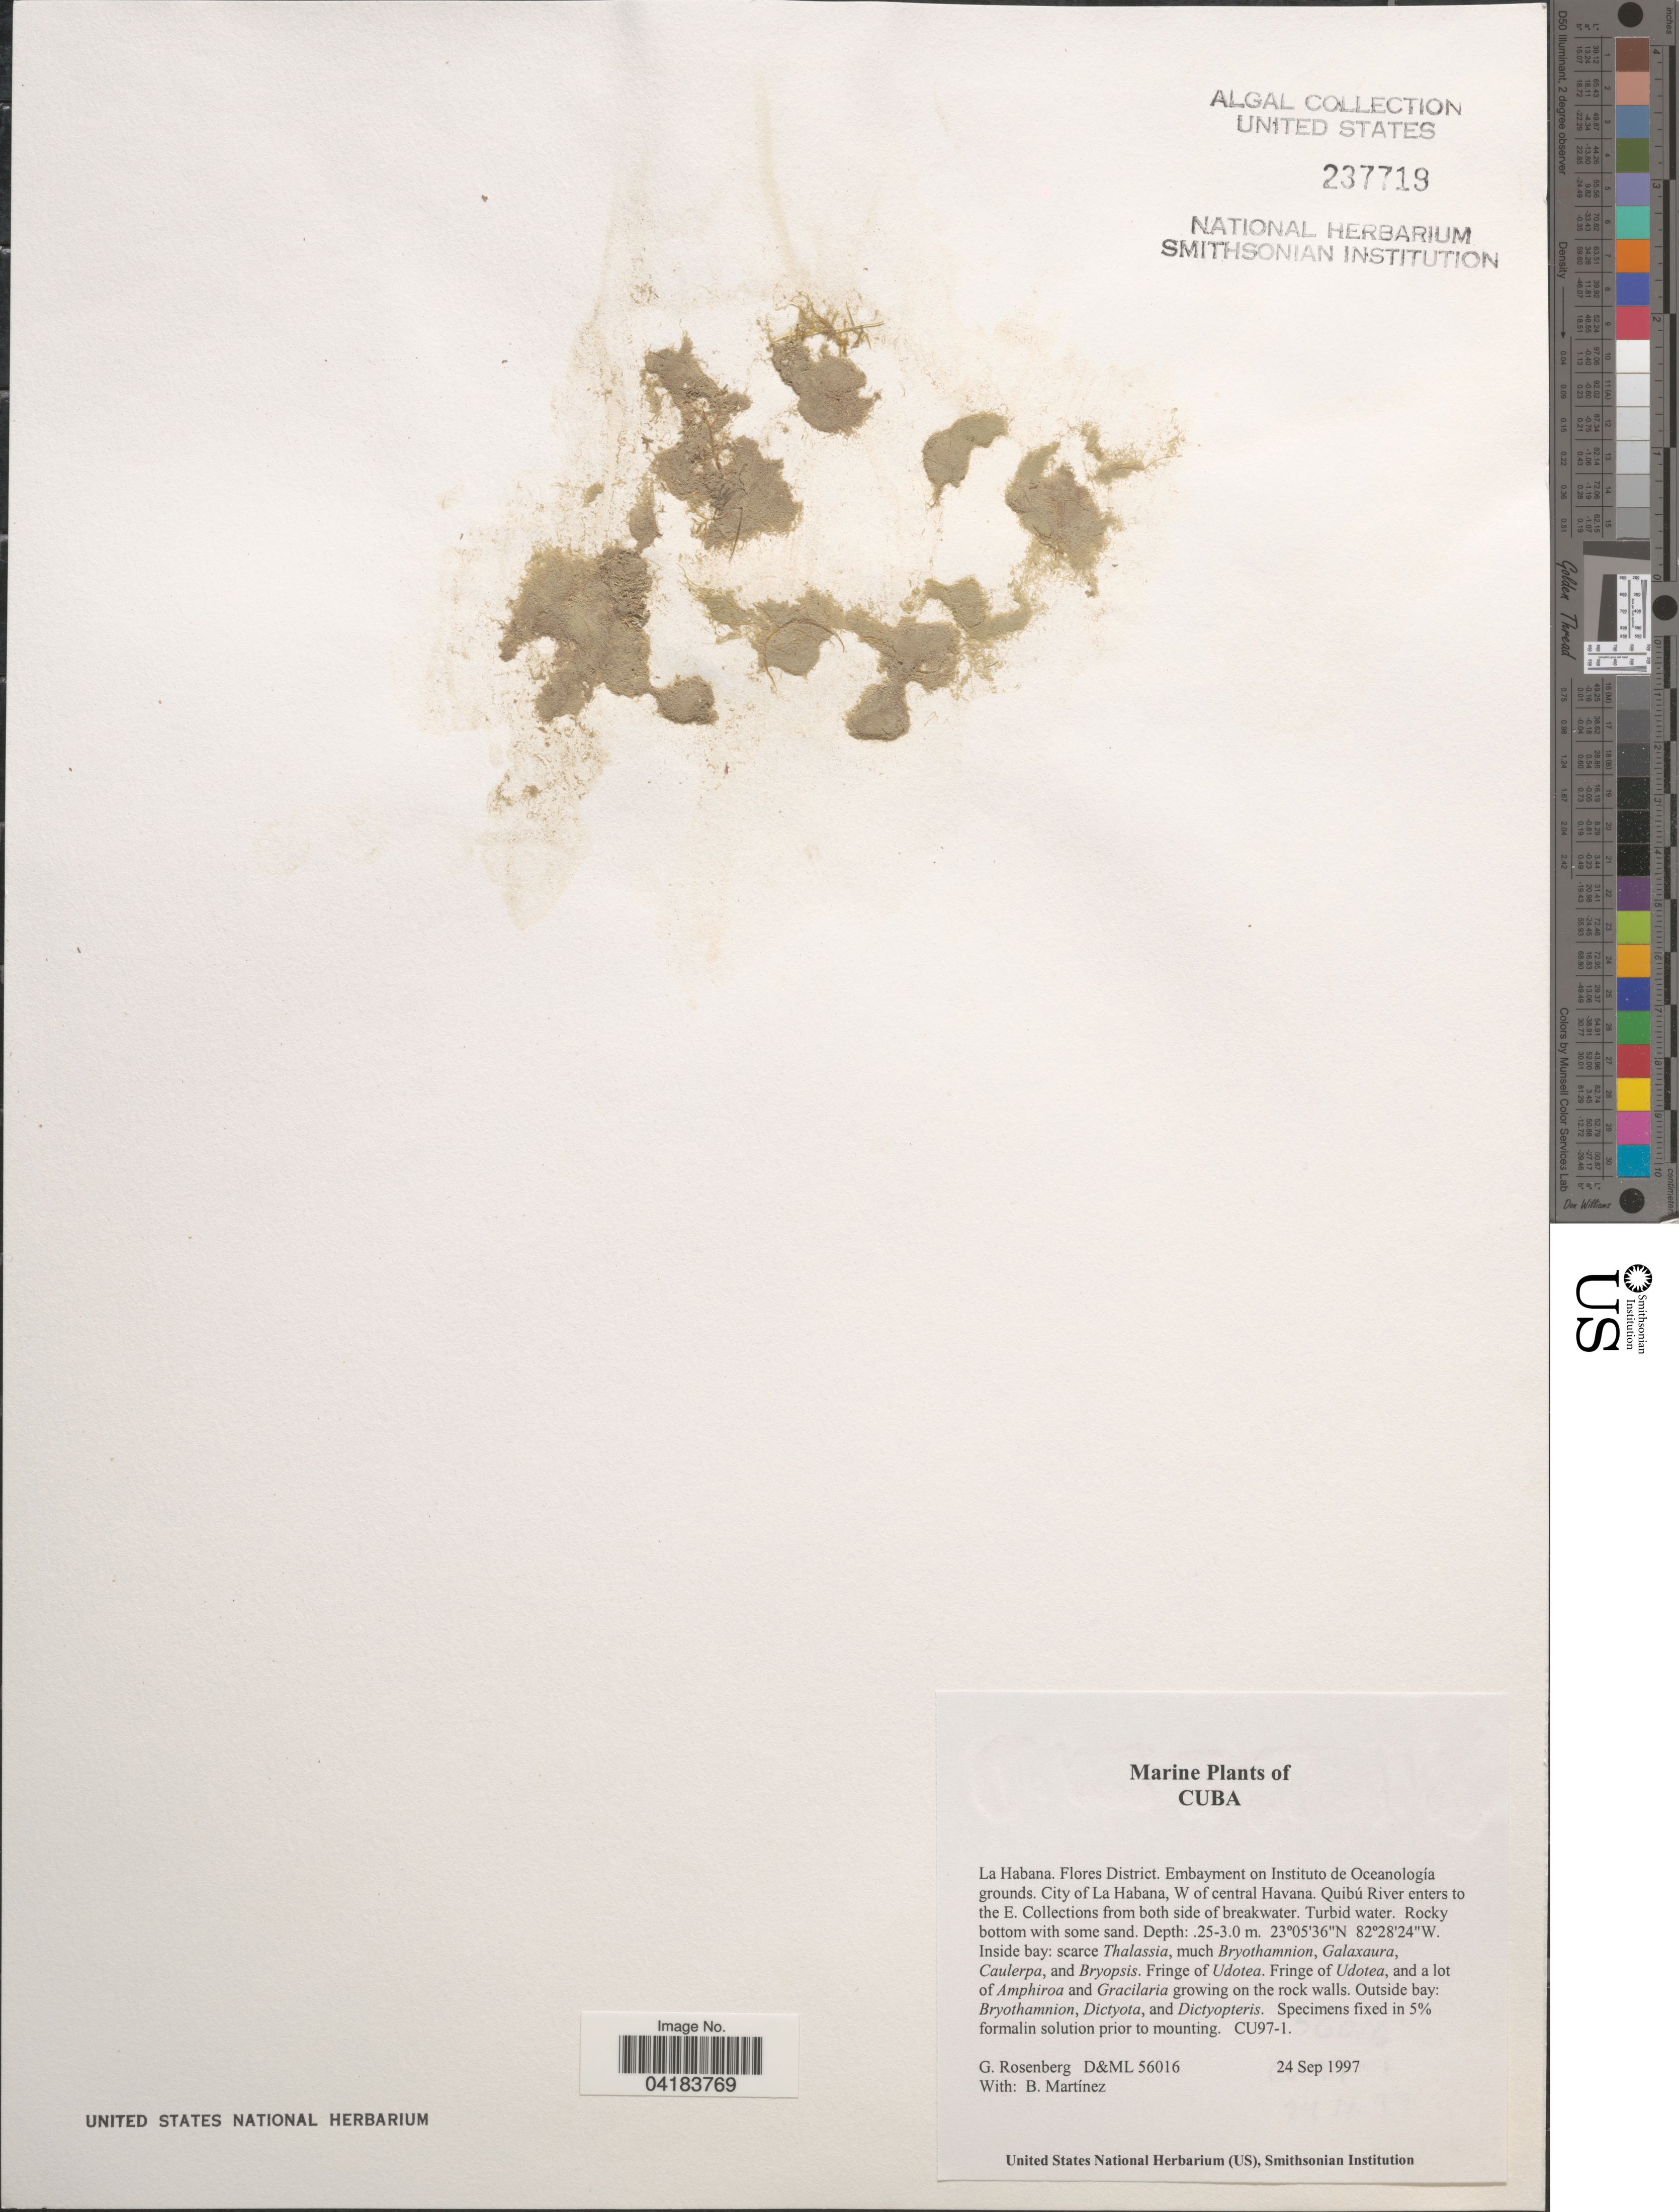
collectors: G. Rosenberg & B. Martinez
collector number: D&ML56016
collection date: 1997-09-24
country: Cuba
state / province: La Habana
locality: Flores District. Embayment on Instituto de Oceanología grounds. City of La Habana, W of central Havana. Quibú River enters to the E.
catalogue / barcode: US 237719